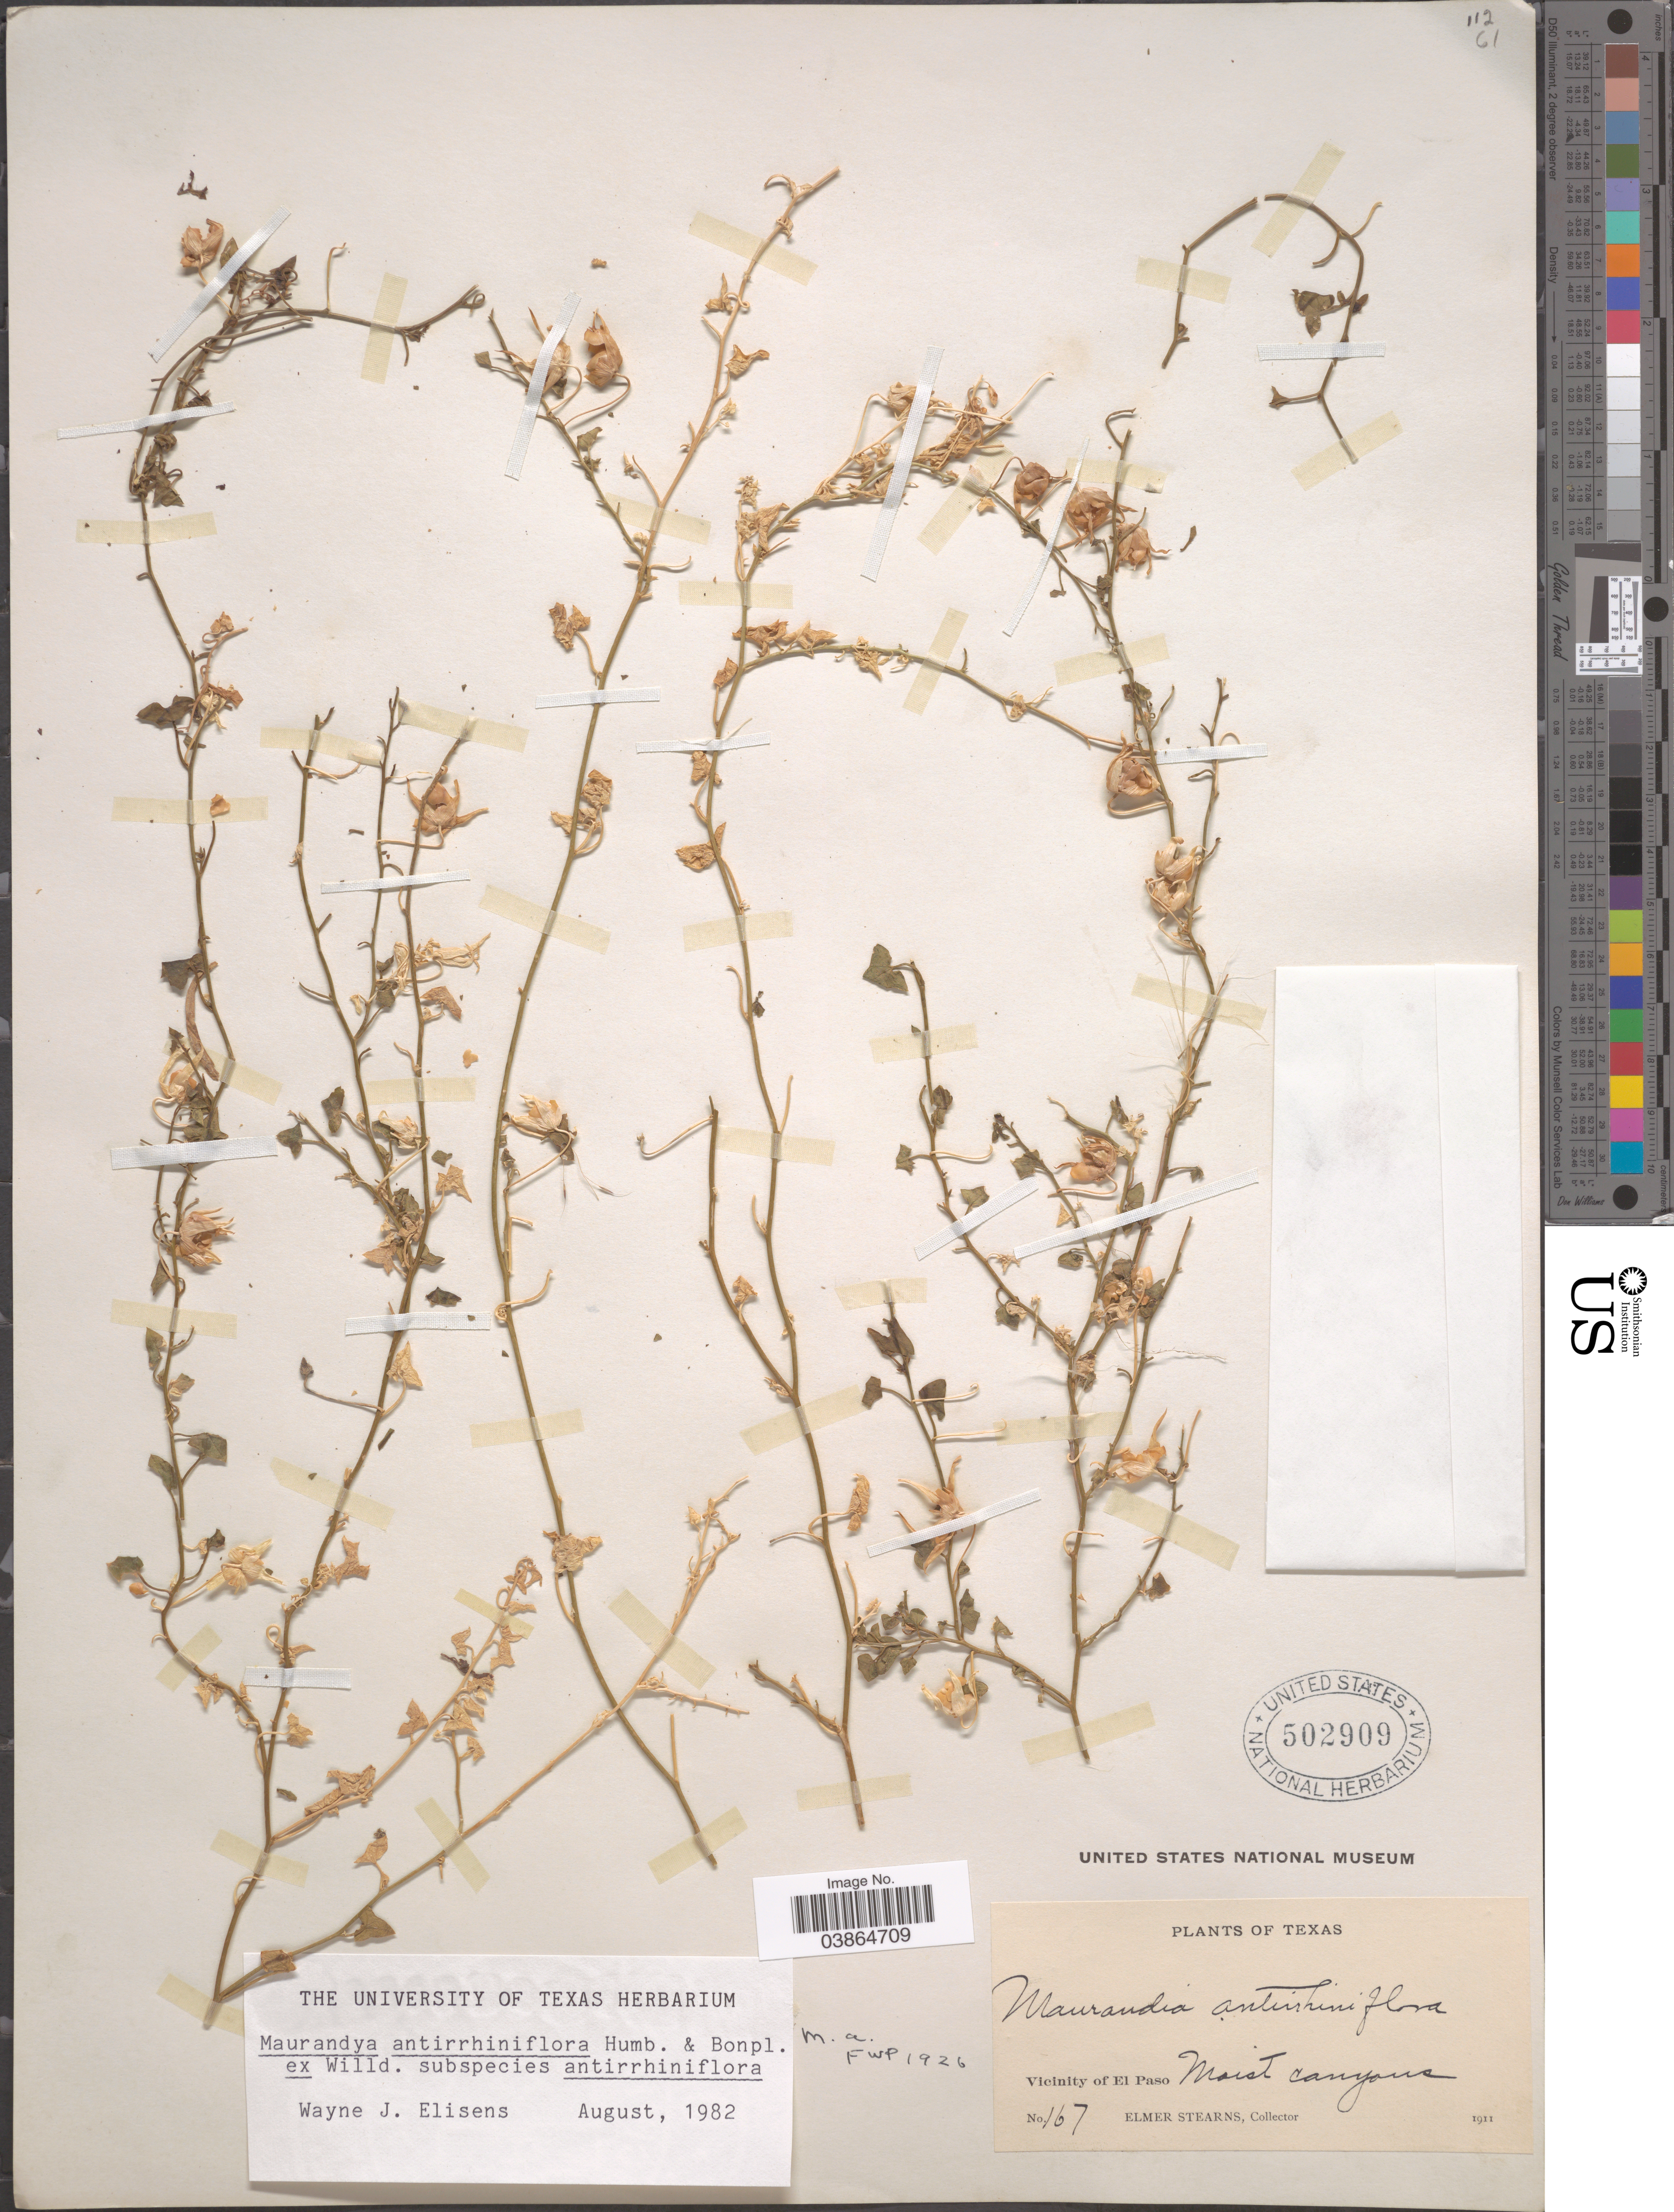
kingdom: Plantae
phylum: Tracheophyta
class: Magnoliopsida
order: Lamiales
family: Plantaginaceae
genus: Maurandya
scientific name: Maurandya antirrhiniflora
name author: Humb. & Bonpl. ex Willd.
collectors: E. Stearns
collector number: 167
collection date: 1911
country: United States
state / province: Texas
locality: Vicinity of El Paso. Moist Canyons.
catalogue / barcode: US 502909